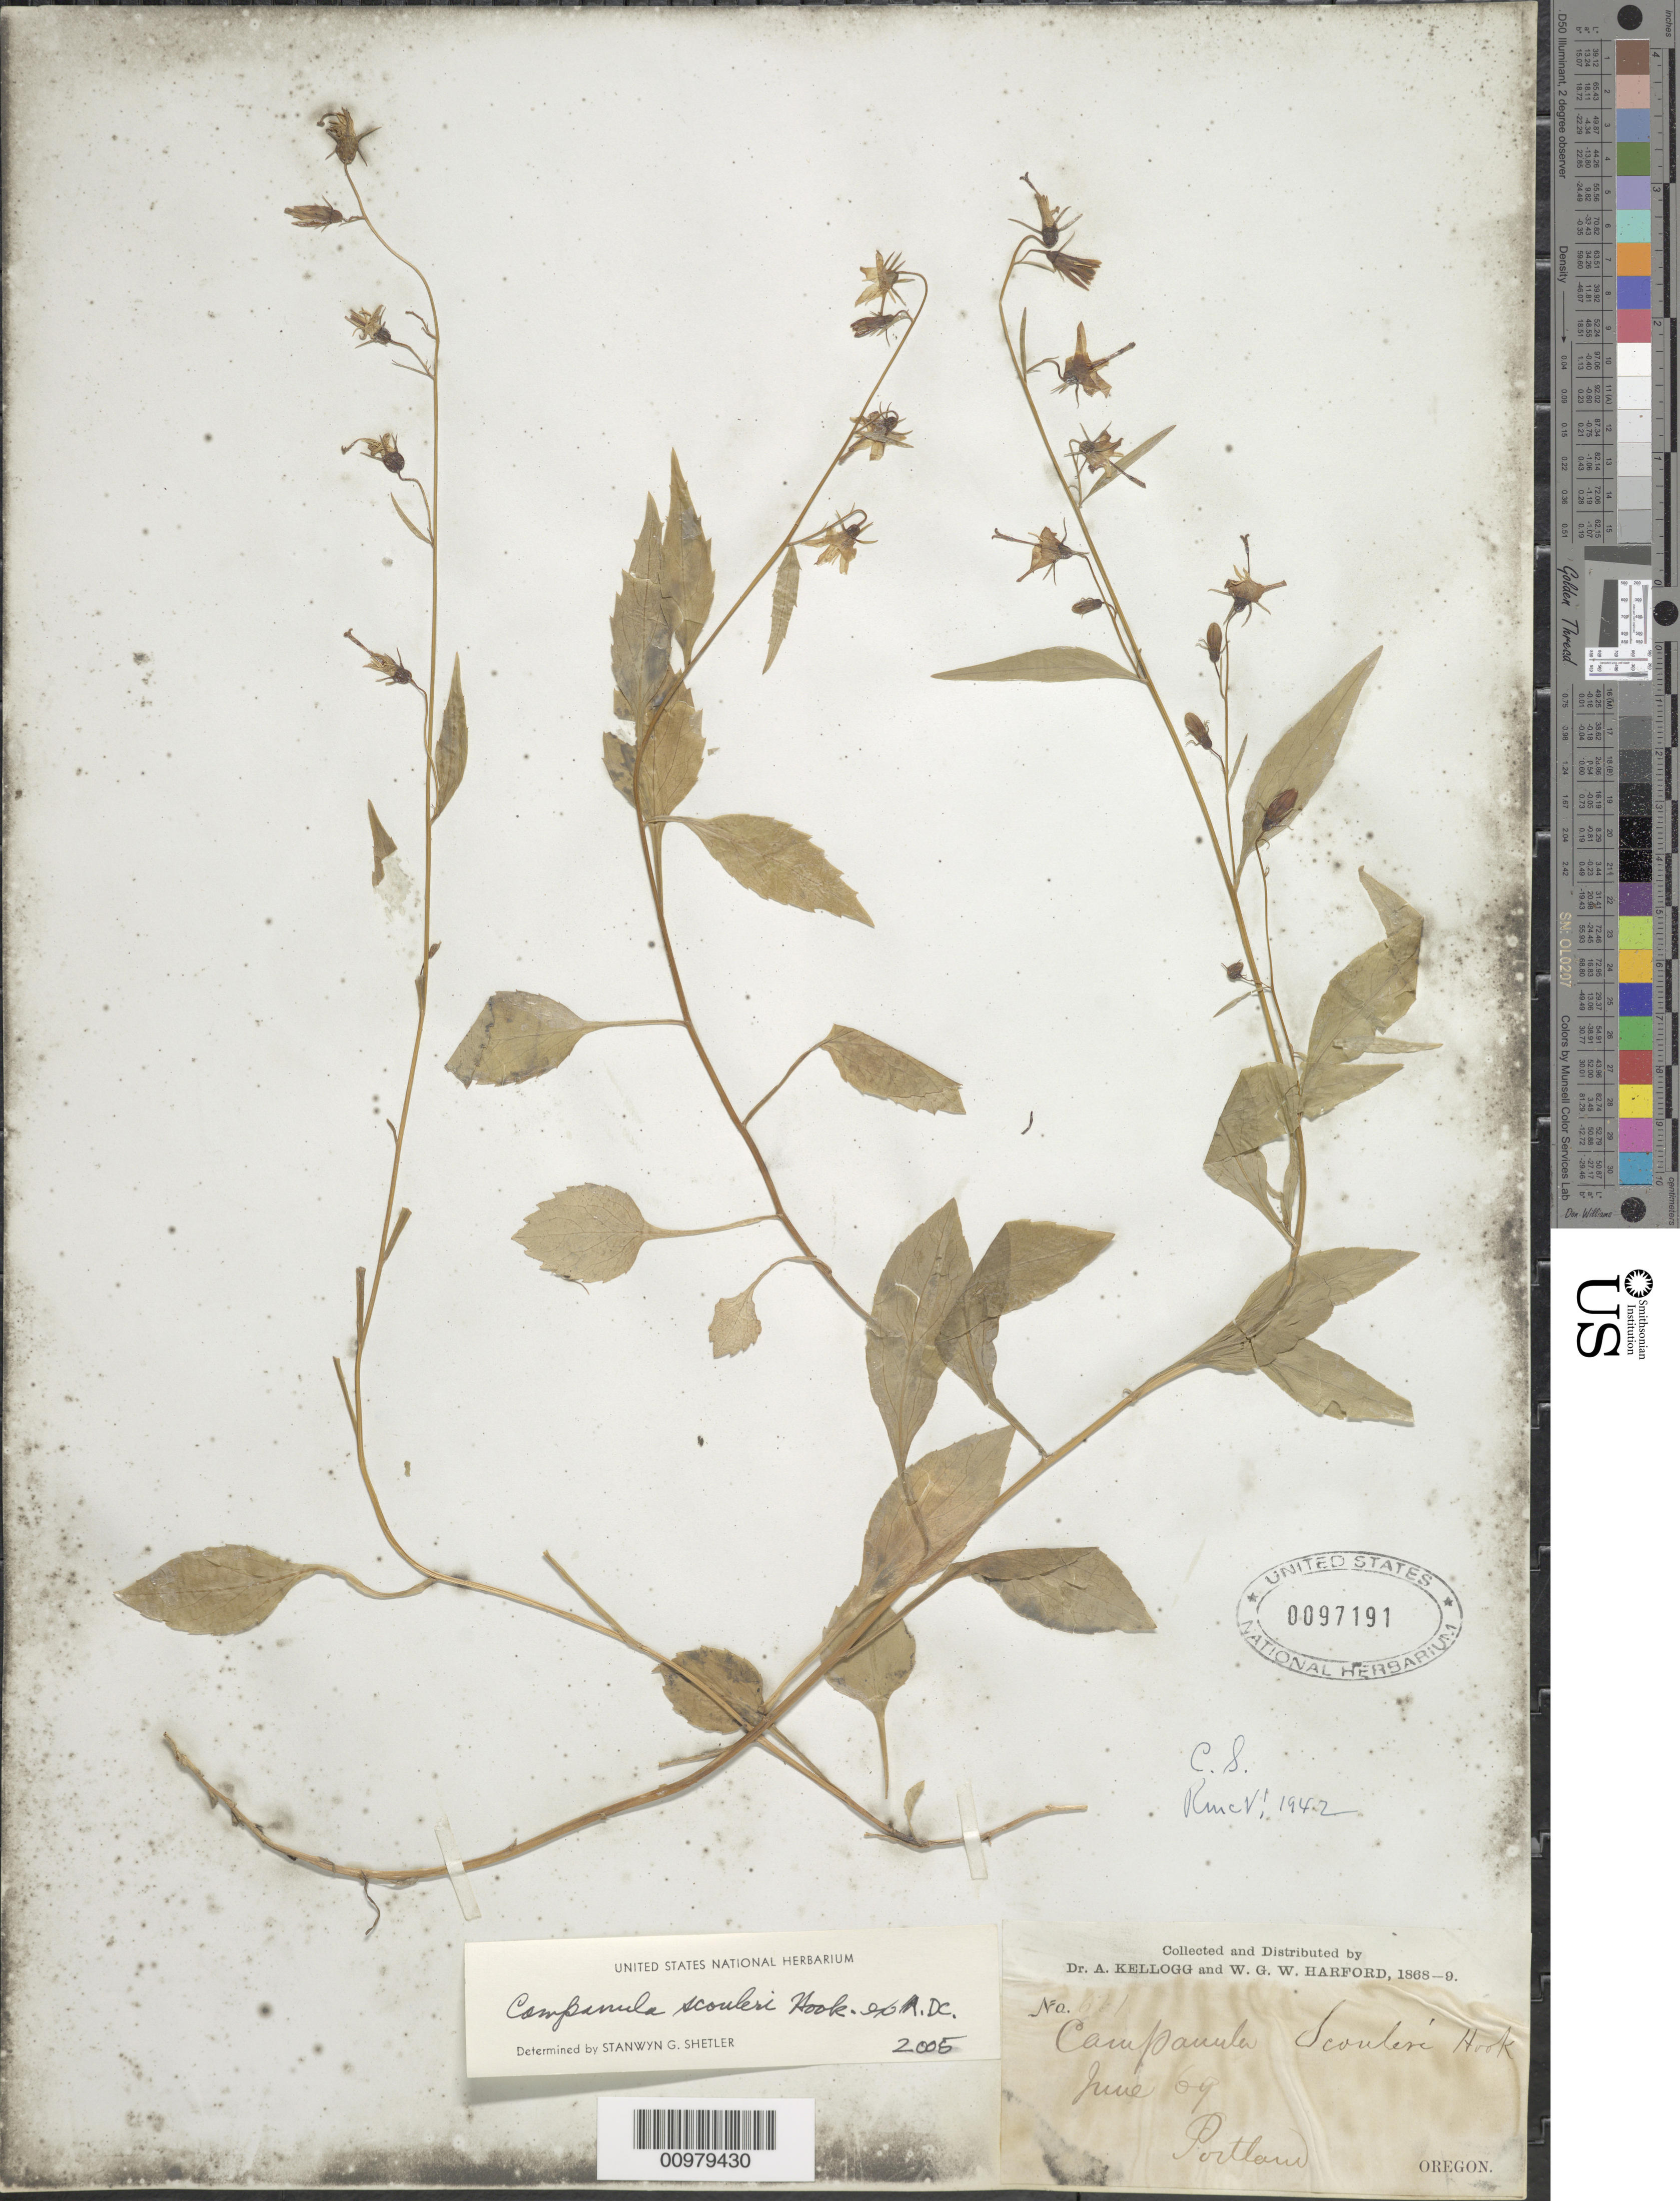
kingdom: Plantae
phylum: Tracheophyta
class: Magnoliopsida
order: Asterales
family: Campanulaceae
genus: Campanula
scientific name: Campanula scouleri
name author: Hook.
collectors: A. Kellogg & W. G. W. Harford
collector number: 671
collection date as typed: June 69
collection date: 1869-06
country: United States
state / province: Oregon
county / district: Multnomah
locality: Portland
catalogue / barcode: US 97191